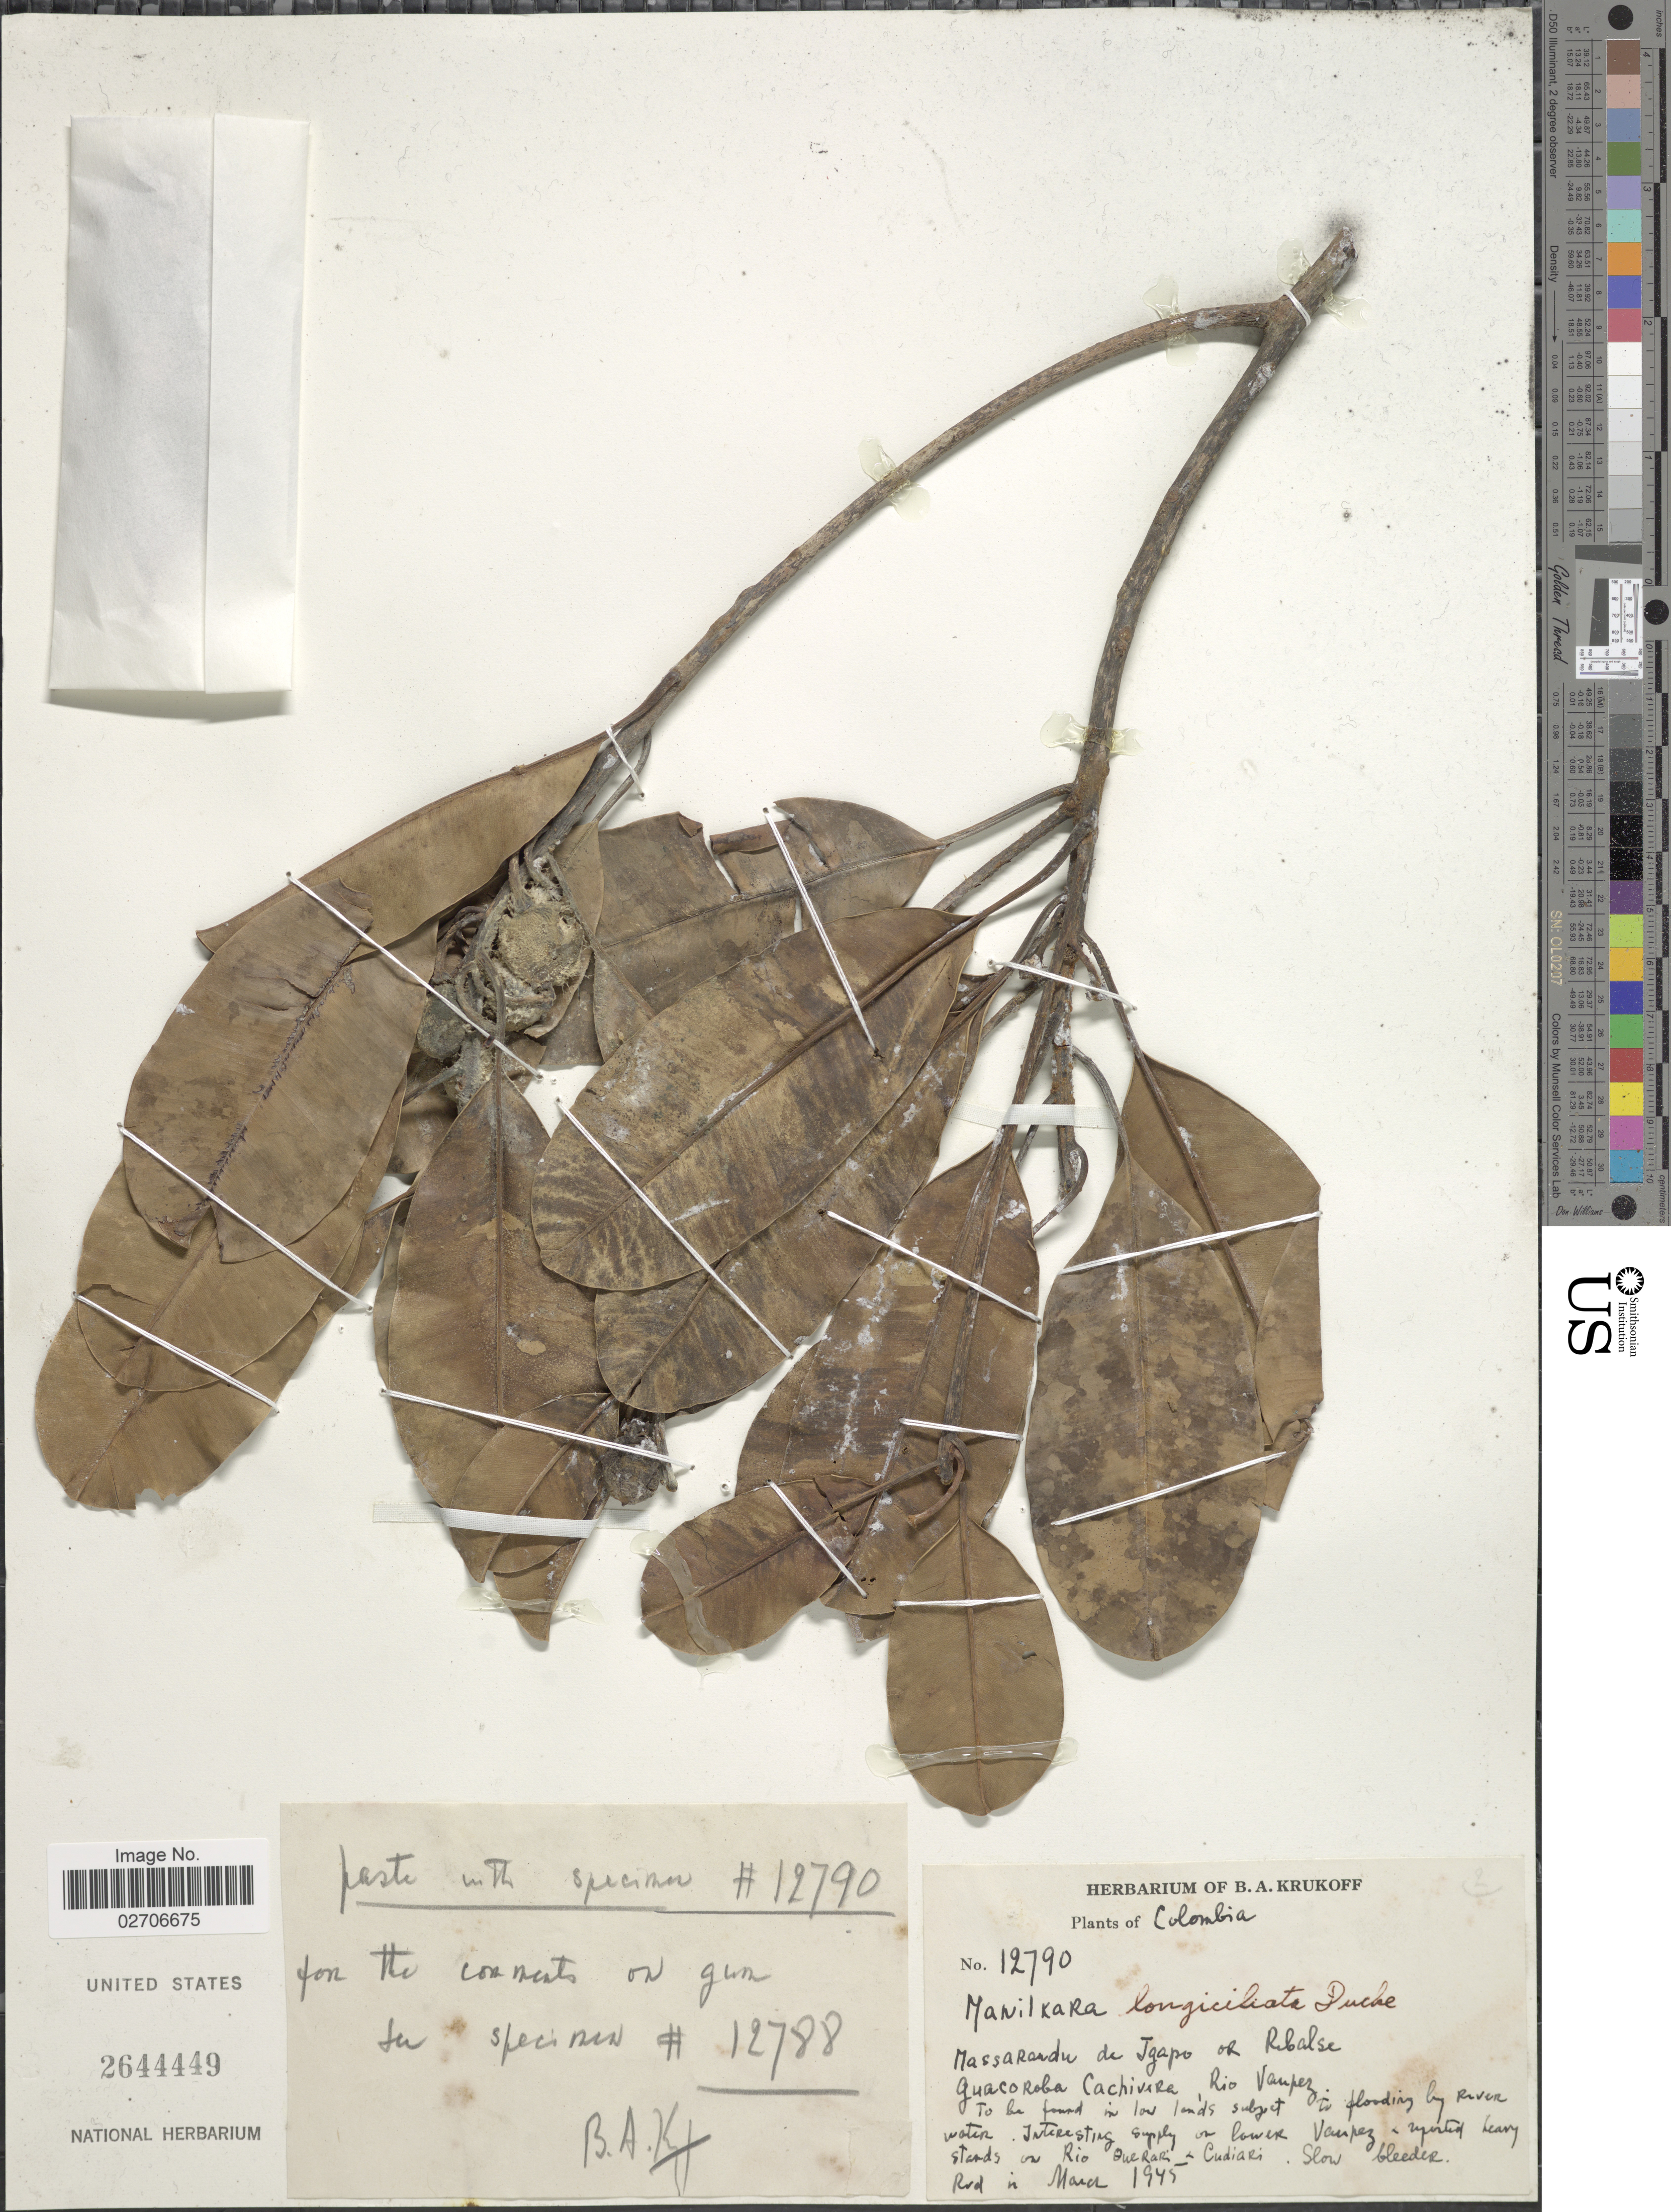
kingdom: Plantae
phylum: Tracheophyta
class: Magnoliopsida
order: Ericales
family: Sapotaceae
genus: Manilkara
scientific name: Manilkara bidentata subsp. surinamensis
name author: (Miq.) T.D. Penn.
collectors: ex herb. B. A. Krukoff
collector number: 12790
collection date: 1945-03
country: Colombia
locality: Massarandu de Igapo or Ribalse, Guacoroba Cachivara, Rio Vaupes [interpreted]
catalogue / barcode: US 2644449